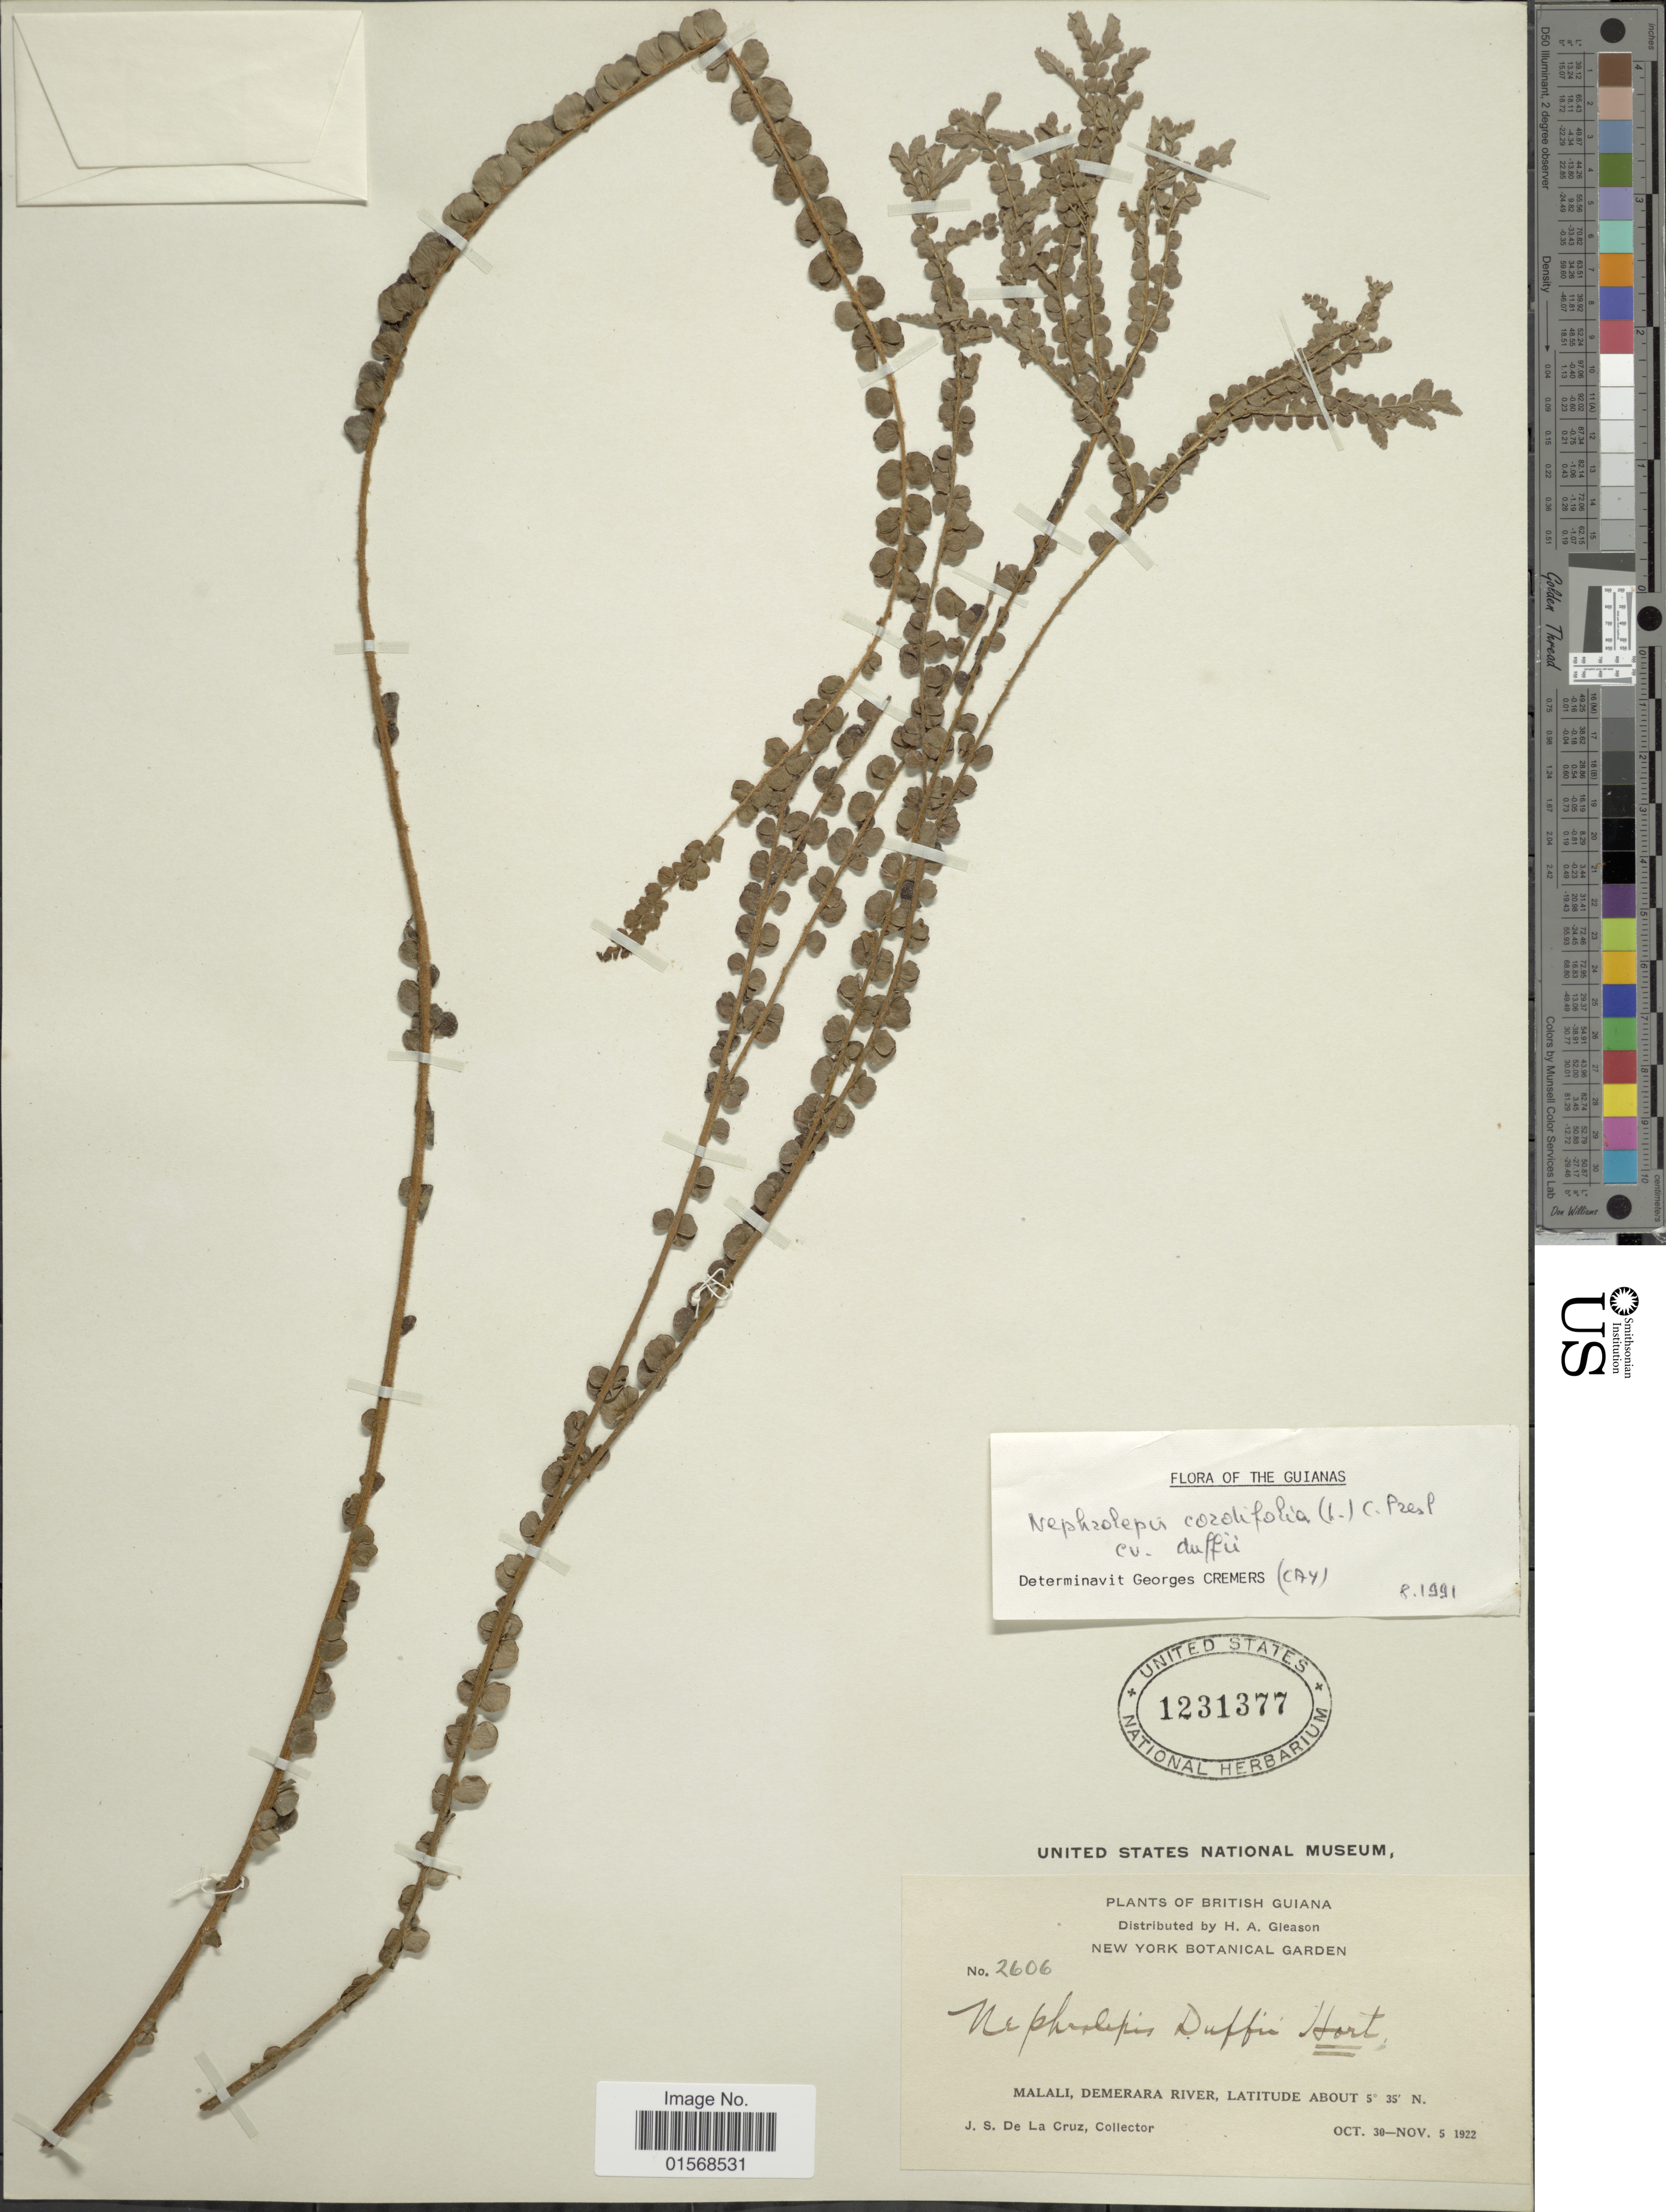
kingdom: Plantae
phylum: Tracheophyta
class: Polypodiopsida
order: Polypodiales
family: Nephrolepidaceae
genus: Nephrolepis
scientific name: Nephrolepis duffii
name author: T. Moore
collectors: J. S. de la Cruz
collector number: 2606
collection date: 1922-10-30/1922-11-05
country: Guyana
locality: British Guiana, Malali, Demerara River.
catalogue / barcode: US 1231377